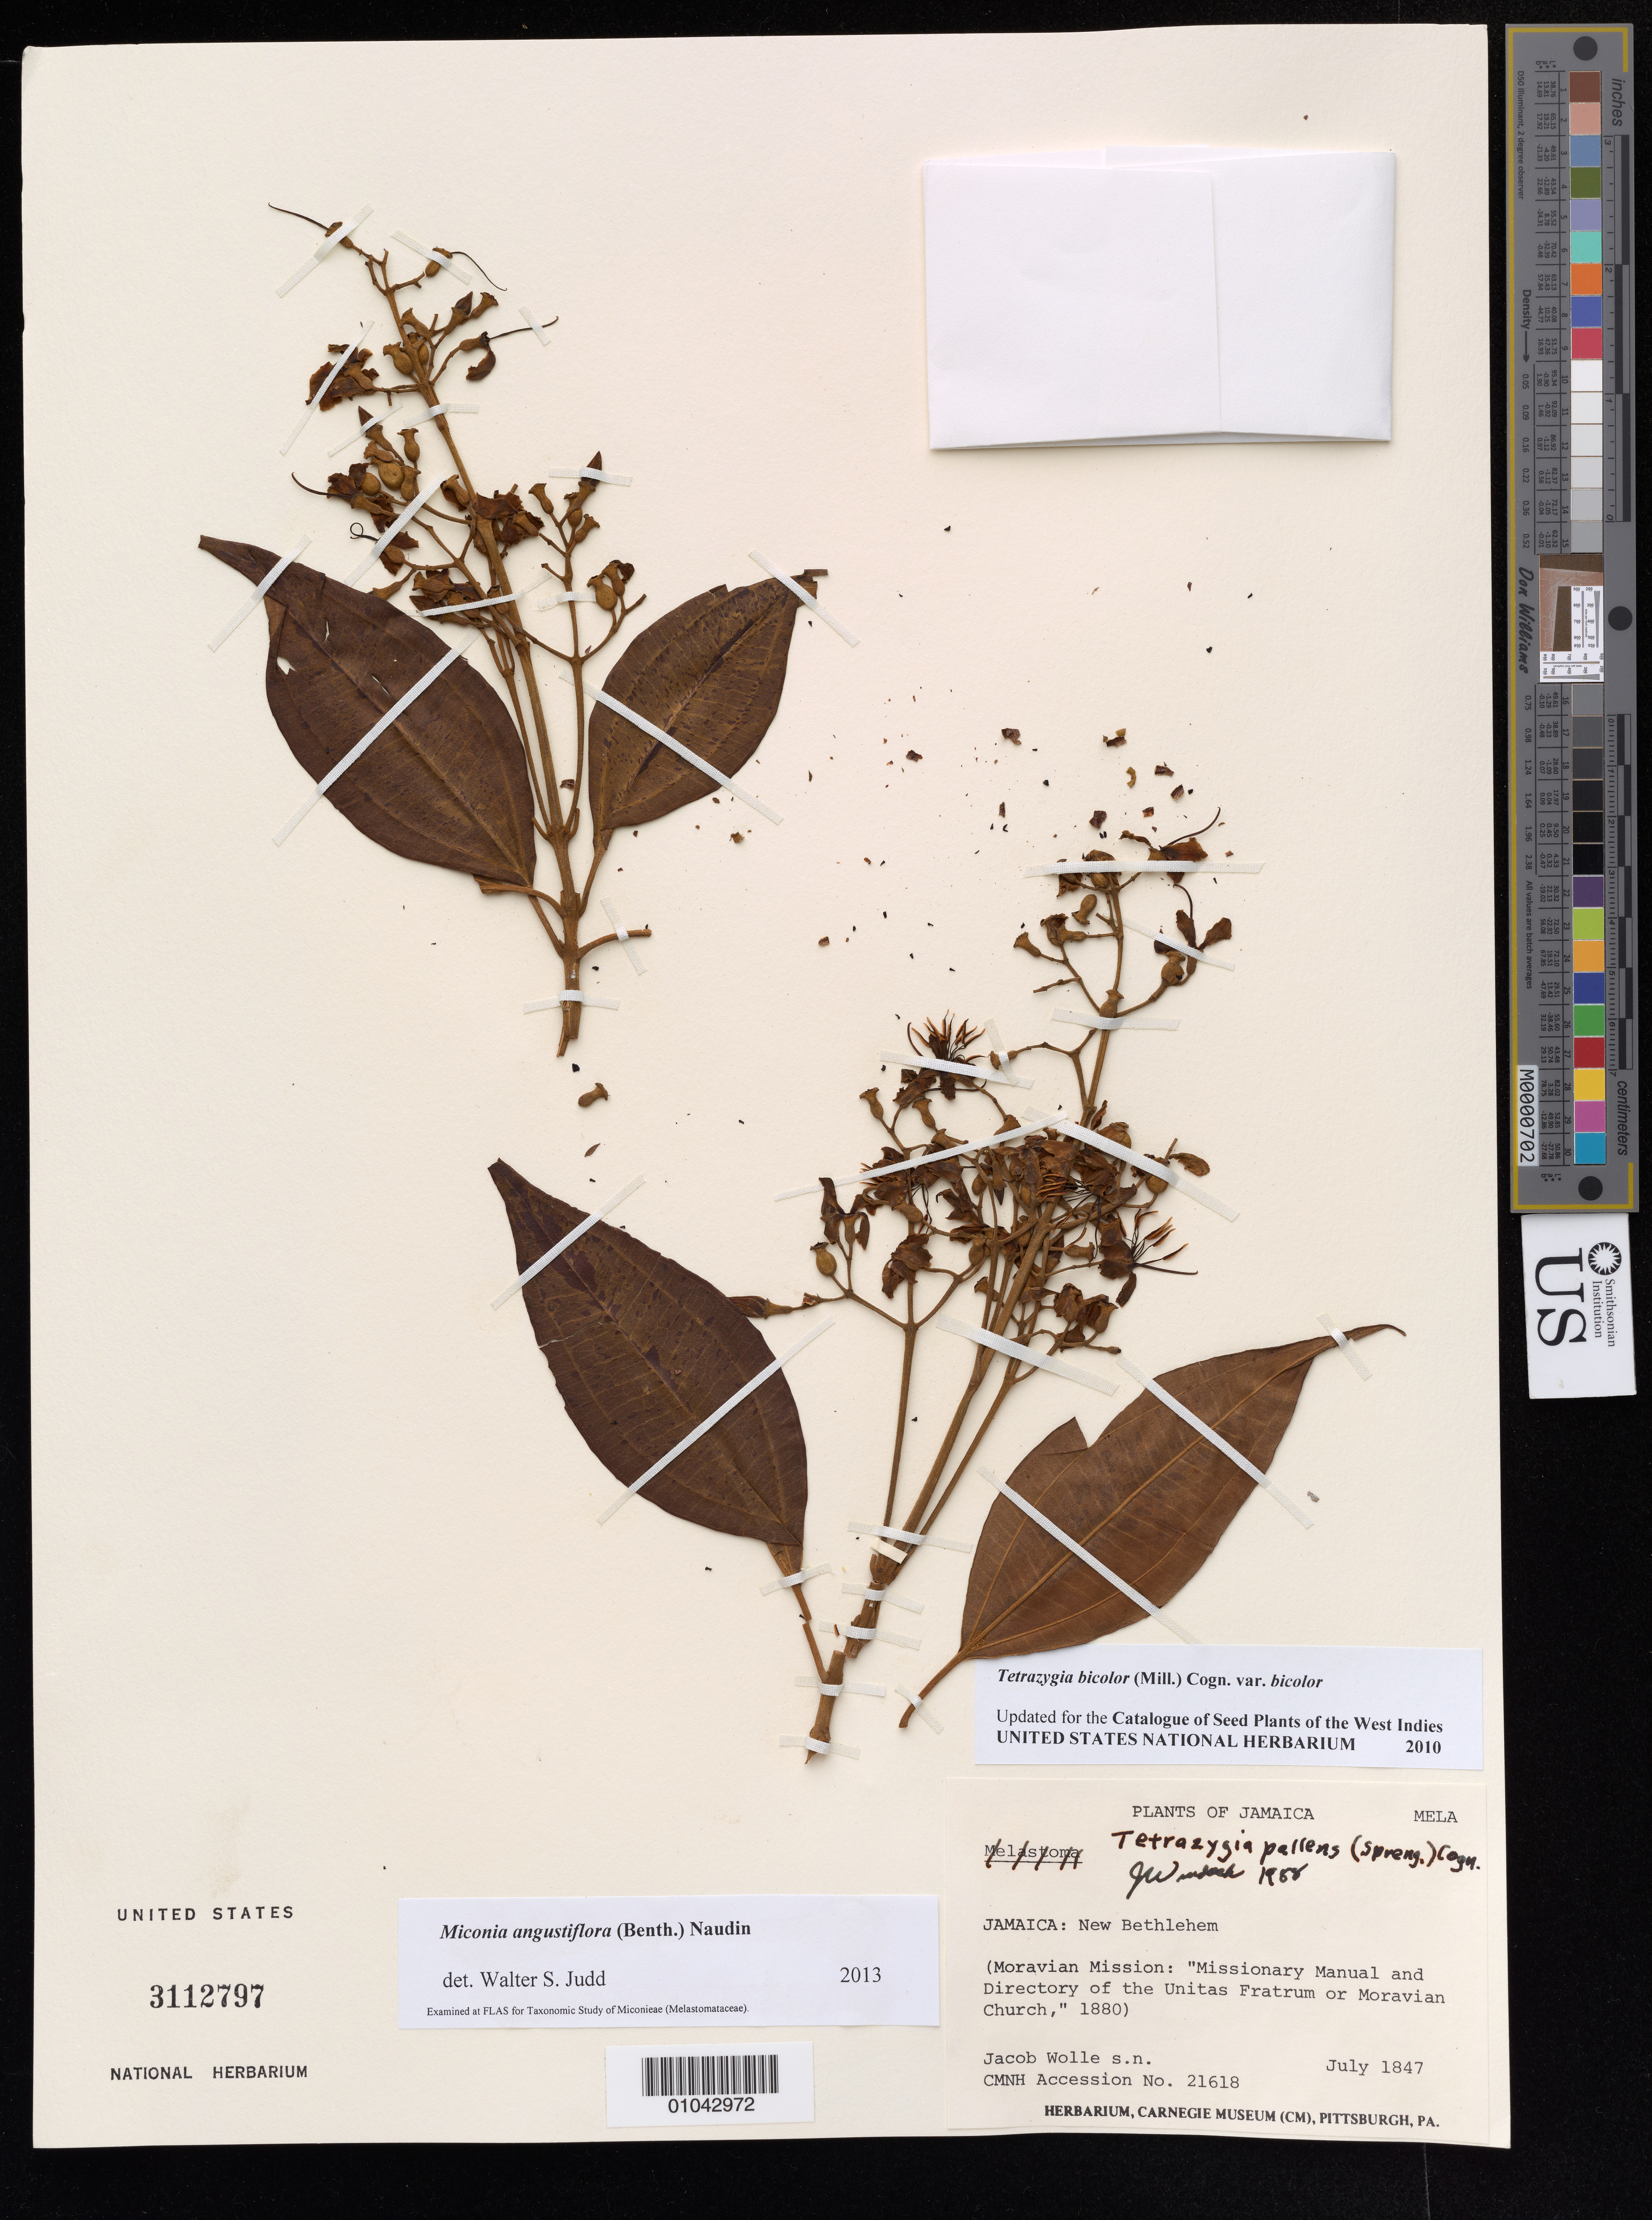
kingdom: Plantae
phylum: Tracheophyta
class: Magnoliopsida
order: Myrtales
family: Melastomataceae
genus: Miconia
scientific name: Miconia angustilamina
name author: (Judd & Skean) Judd & Ionta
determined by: Judd, Walter S.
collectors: J. Wolle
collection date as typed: Jul 1847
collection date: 1847-07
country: Jamaica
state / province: New Bethlehem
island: Jamaica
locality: Moravian Mission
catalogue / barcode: US 3112797